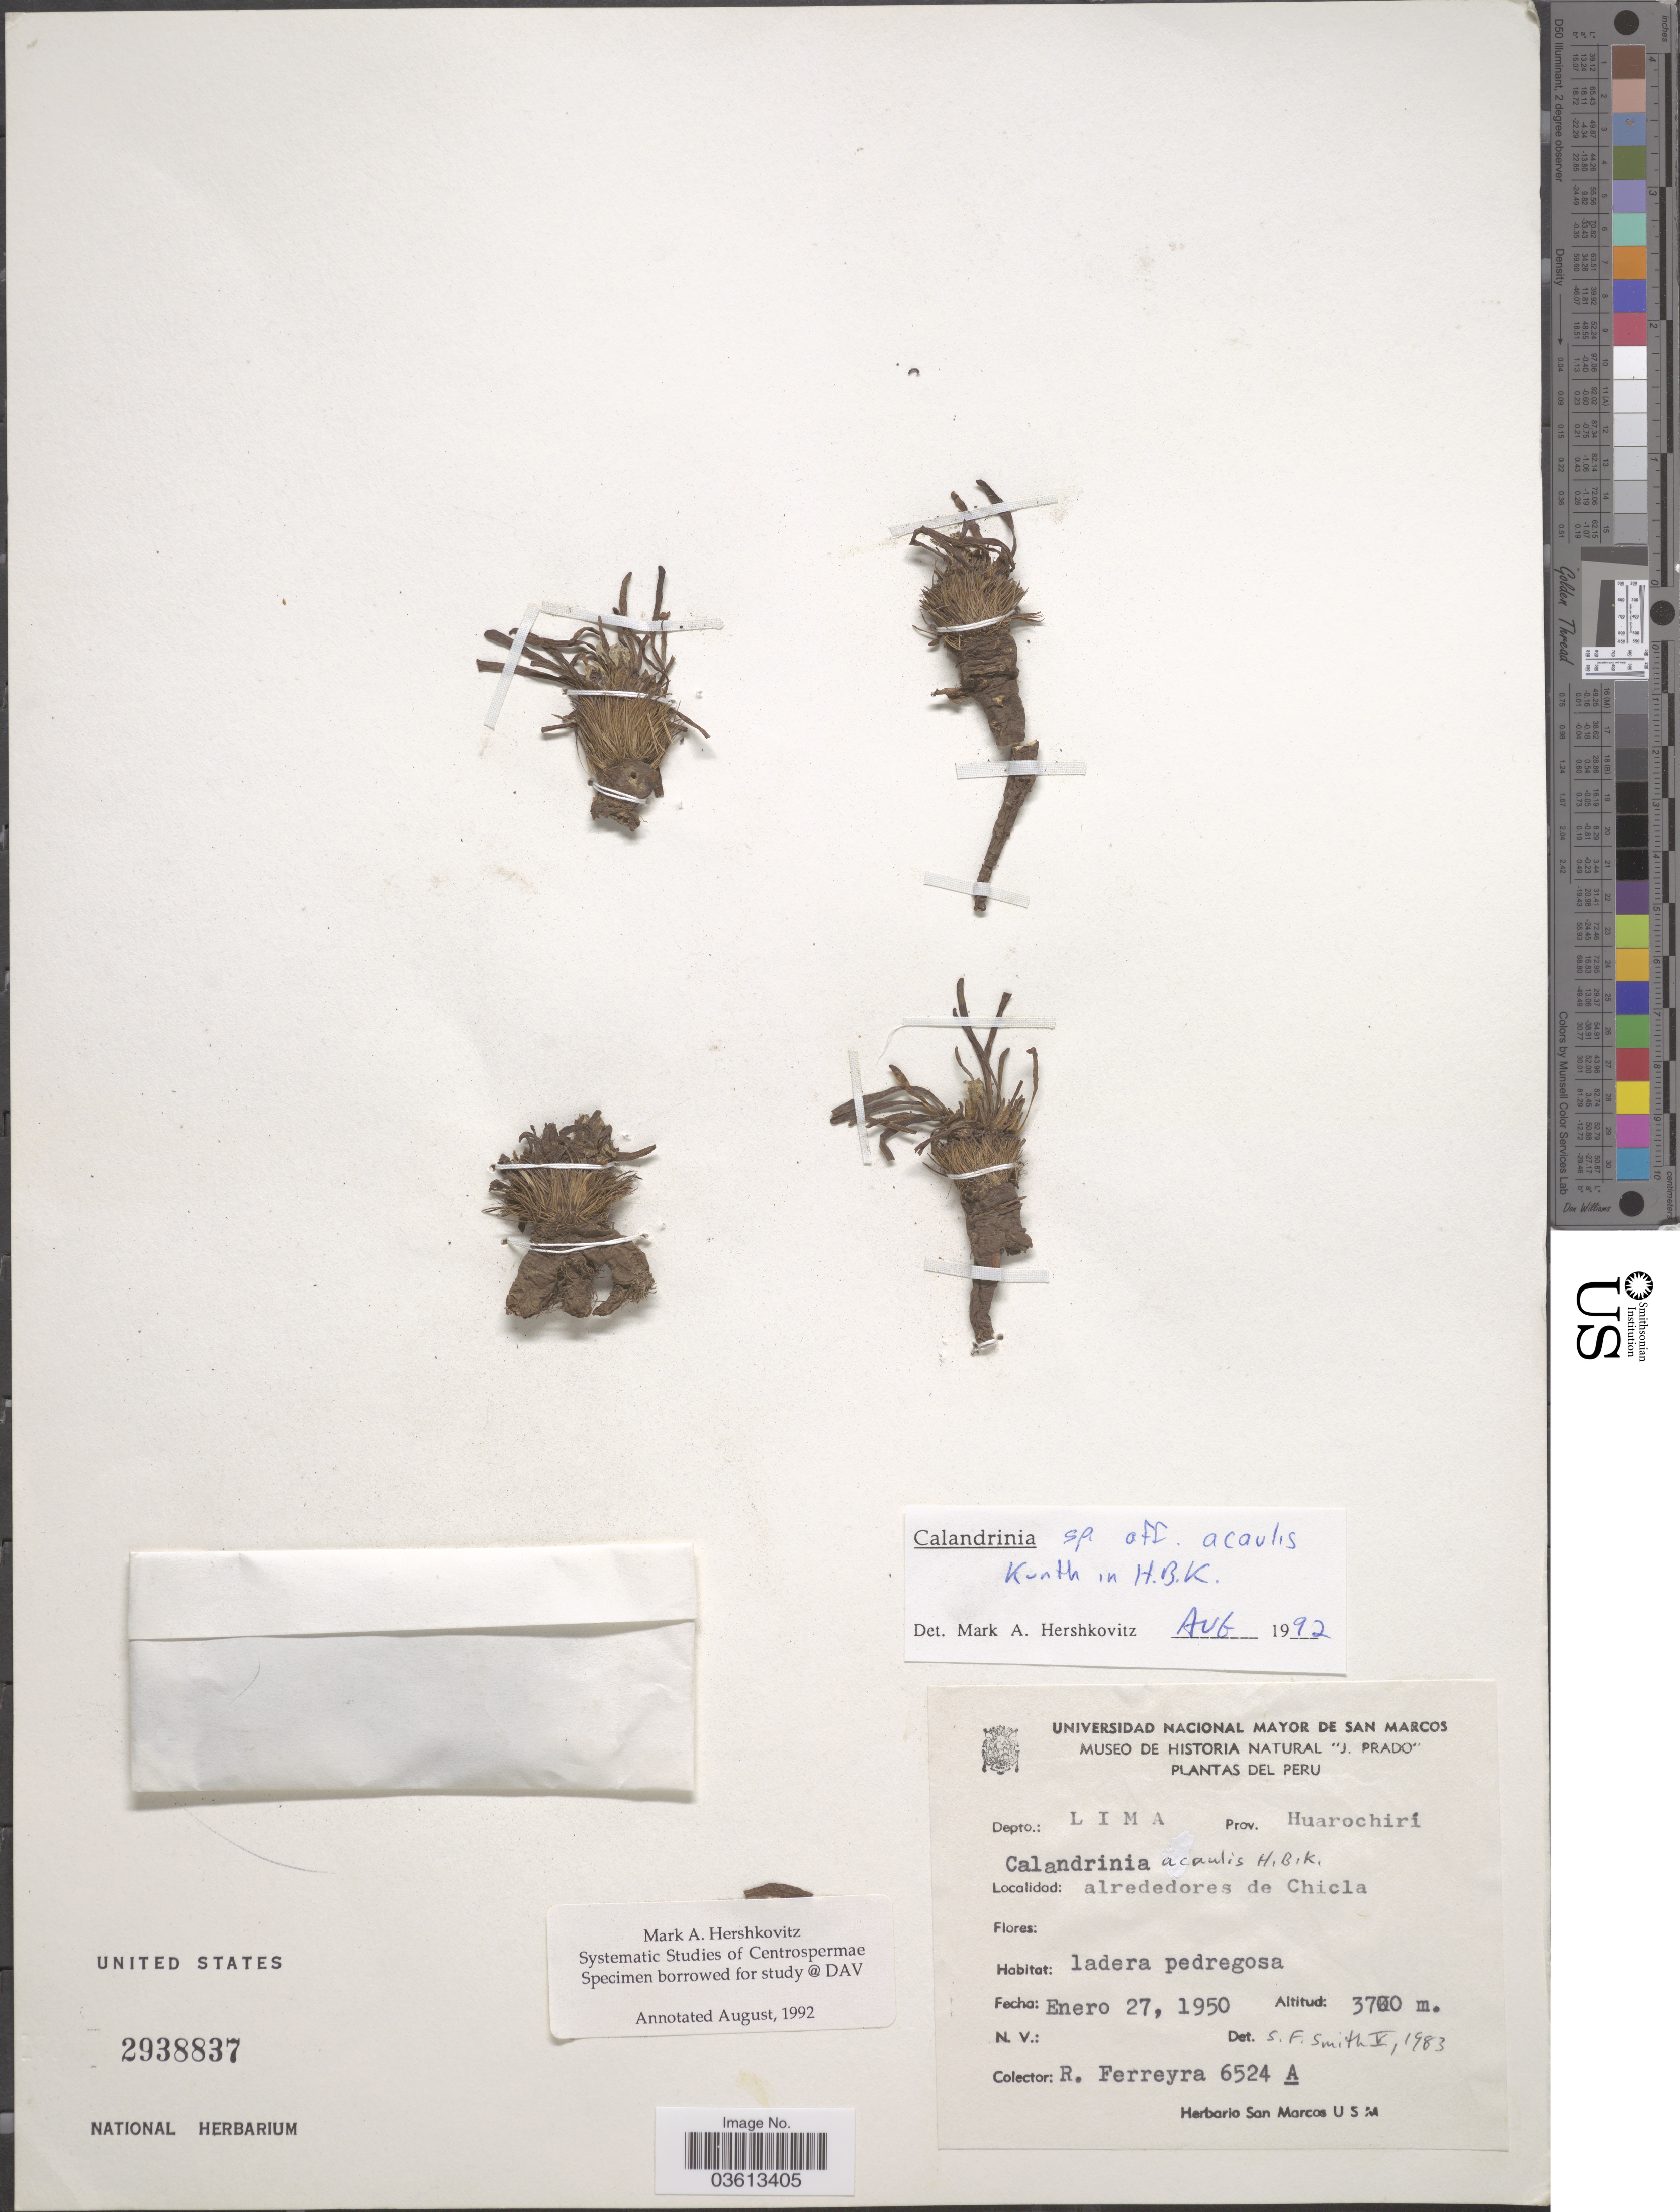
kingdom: Plantae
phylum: Tracheophyta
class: Magnoliopsida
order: Caryophyllales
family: Montiaceae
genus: Calandrinia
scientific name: Calandrinia acaulis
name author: Kunth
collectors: R. A. Ferreyra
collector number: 6524A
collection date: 1950-01-27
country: Peru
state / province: Lima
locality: Depto.: Lima. Prov. Huarochirí. Alrededores de Chicla.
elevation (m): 3700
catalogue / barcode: US 2938837